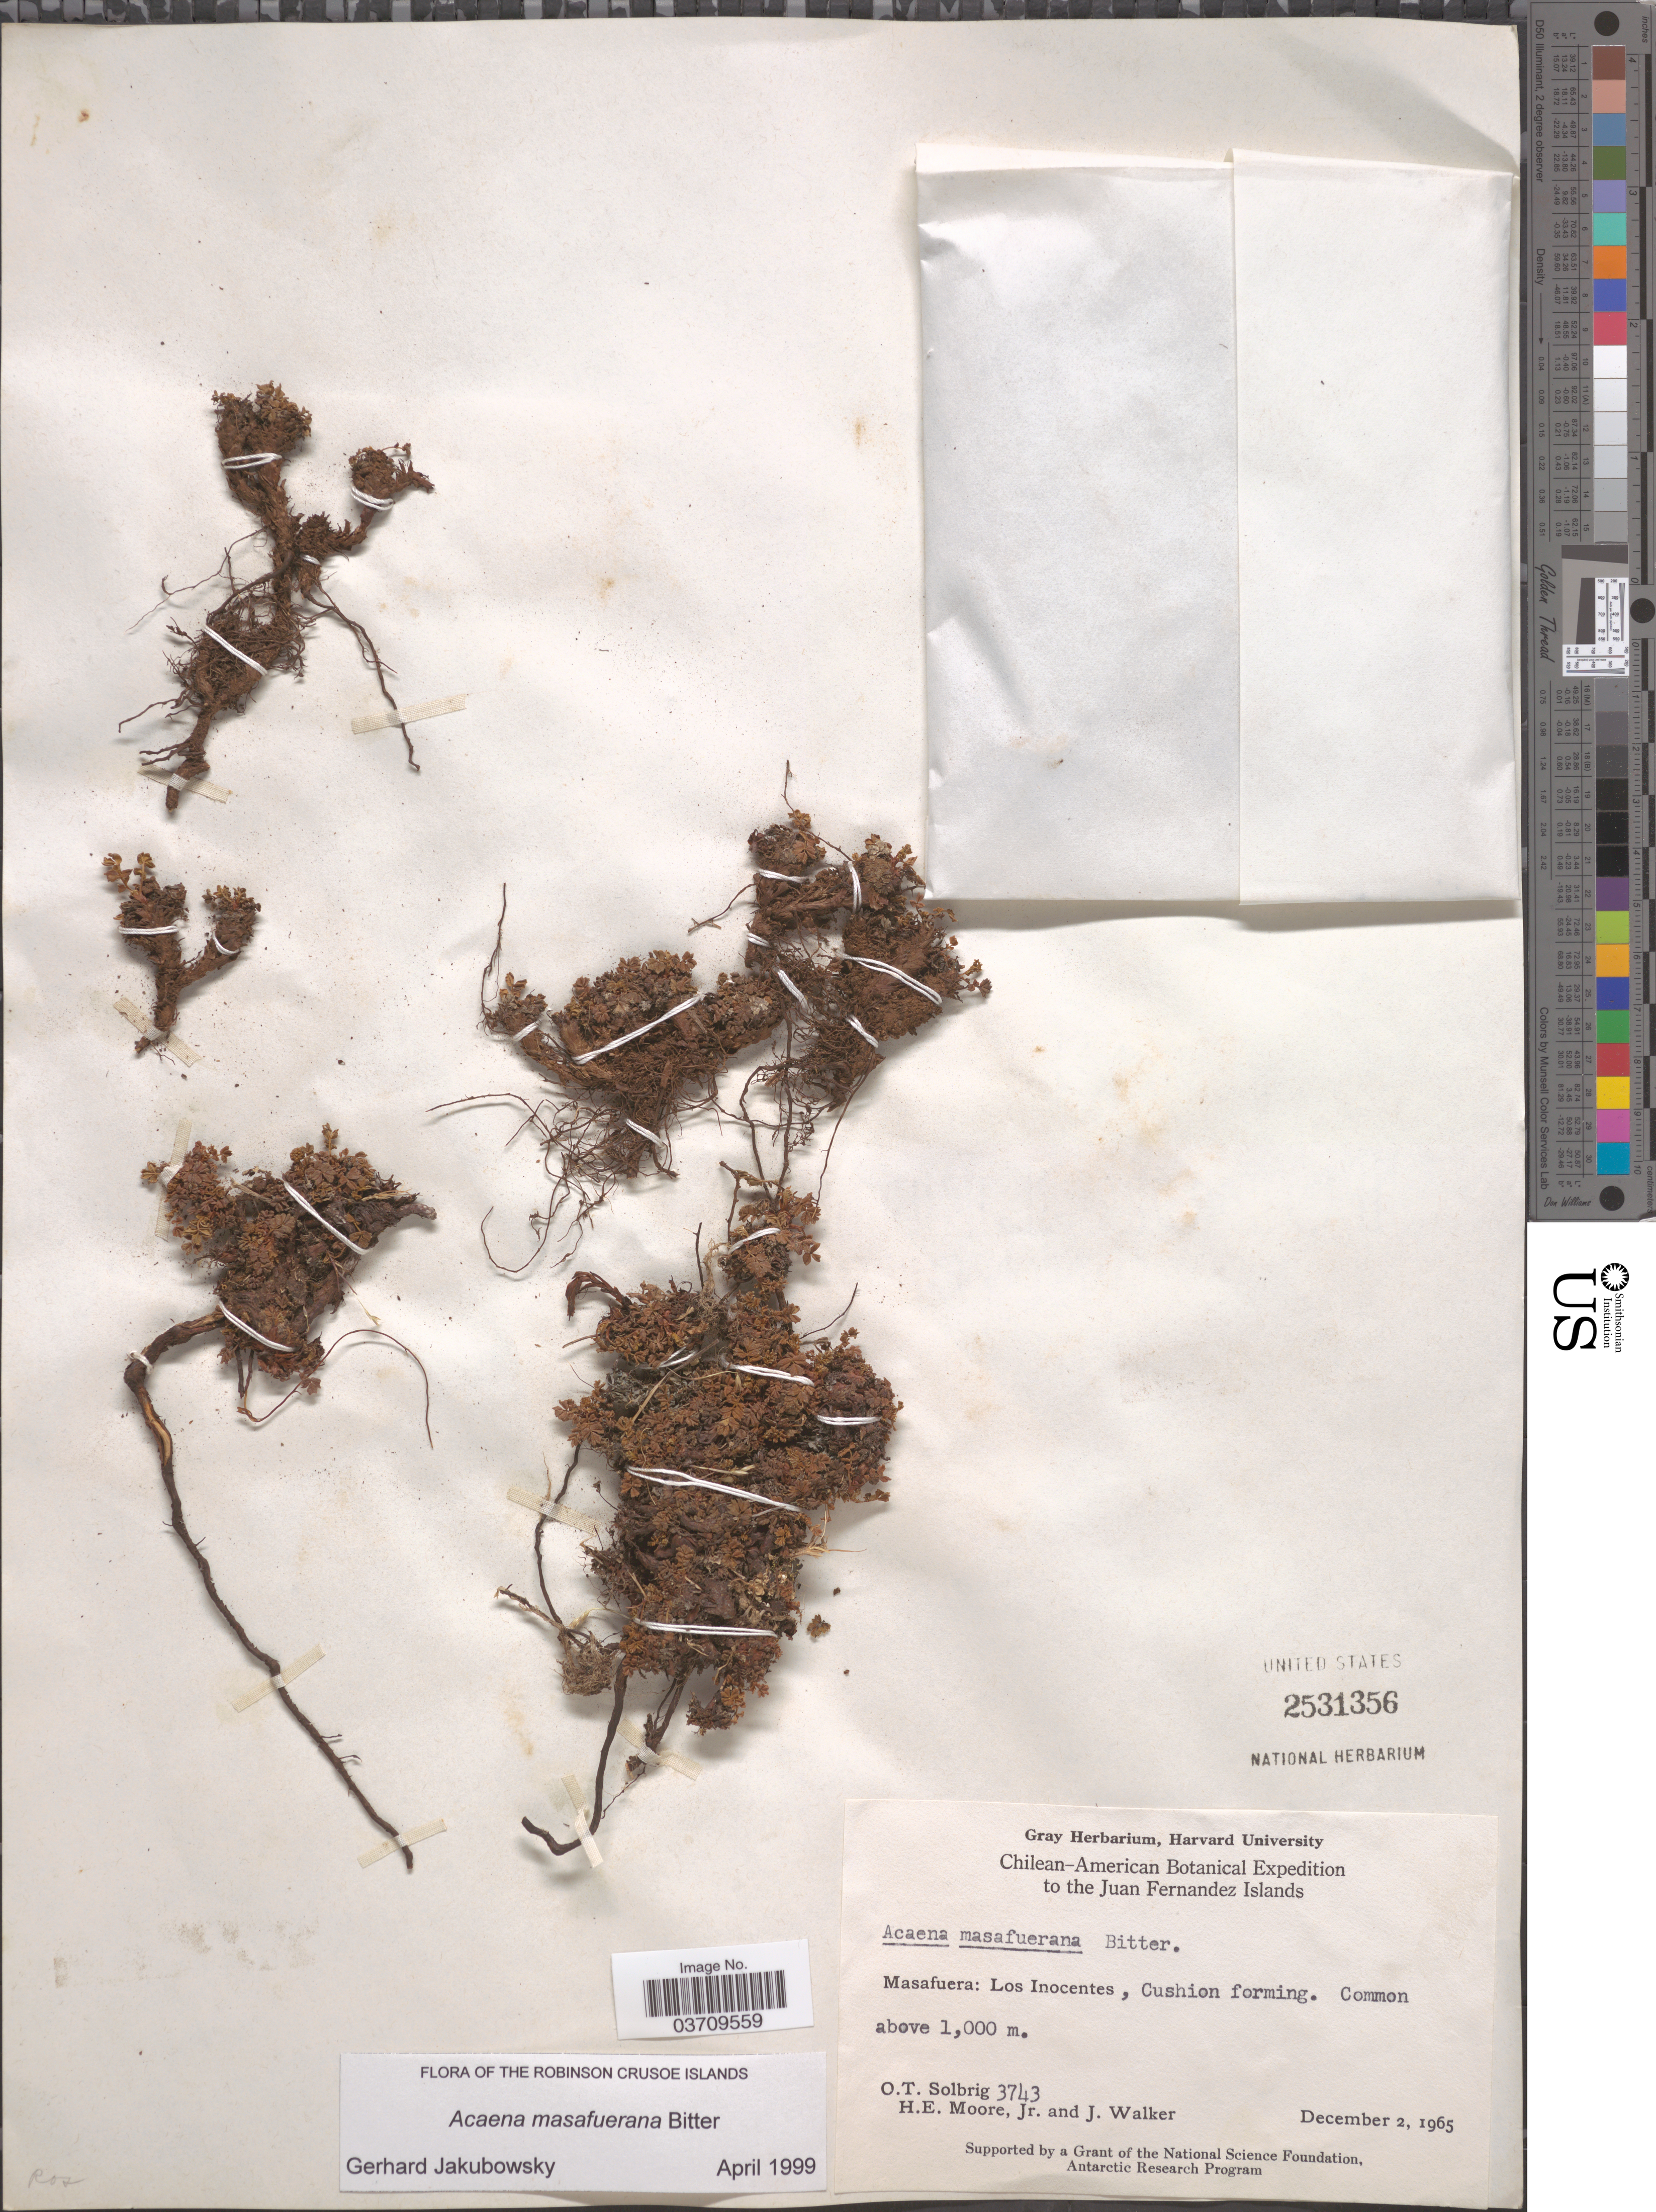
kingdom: Plantae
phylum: Tracheophyta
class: Magnoliopsida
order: Rosales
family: Rosaceae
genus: Acaena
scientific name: Acaena masafuerana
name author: Bitter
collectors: O. T. Solbrig, H. Moore & J. Walker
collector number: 3743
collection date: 1965-12-02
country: Chile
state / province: Valparaíso (V)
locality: Juan Fernandez Islands. Masafuera: Los Inocentes.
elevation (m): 1000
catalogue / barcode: US 2531356